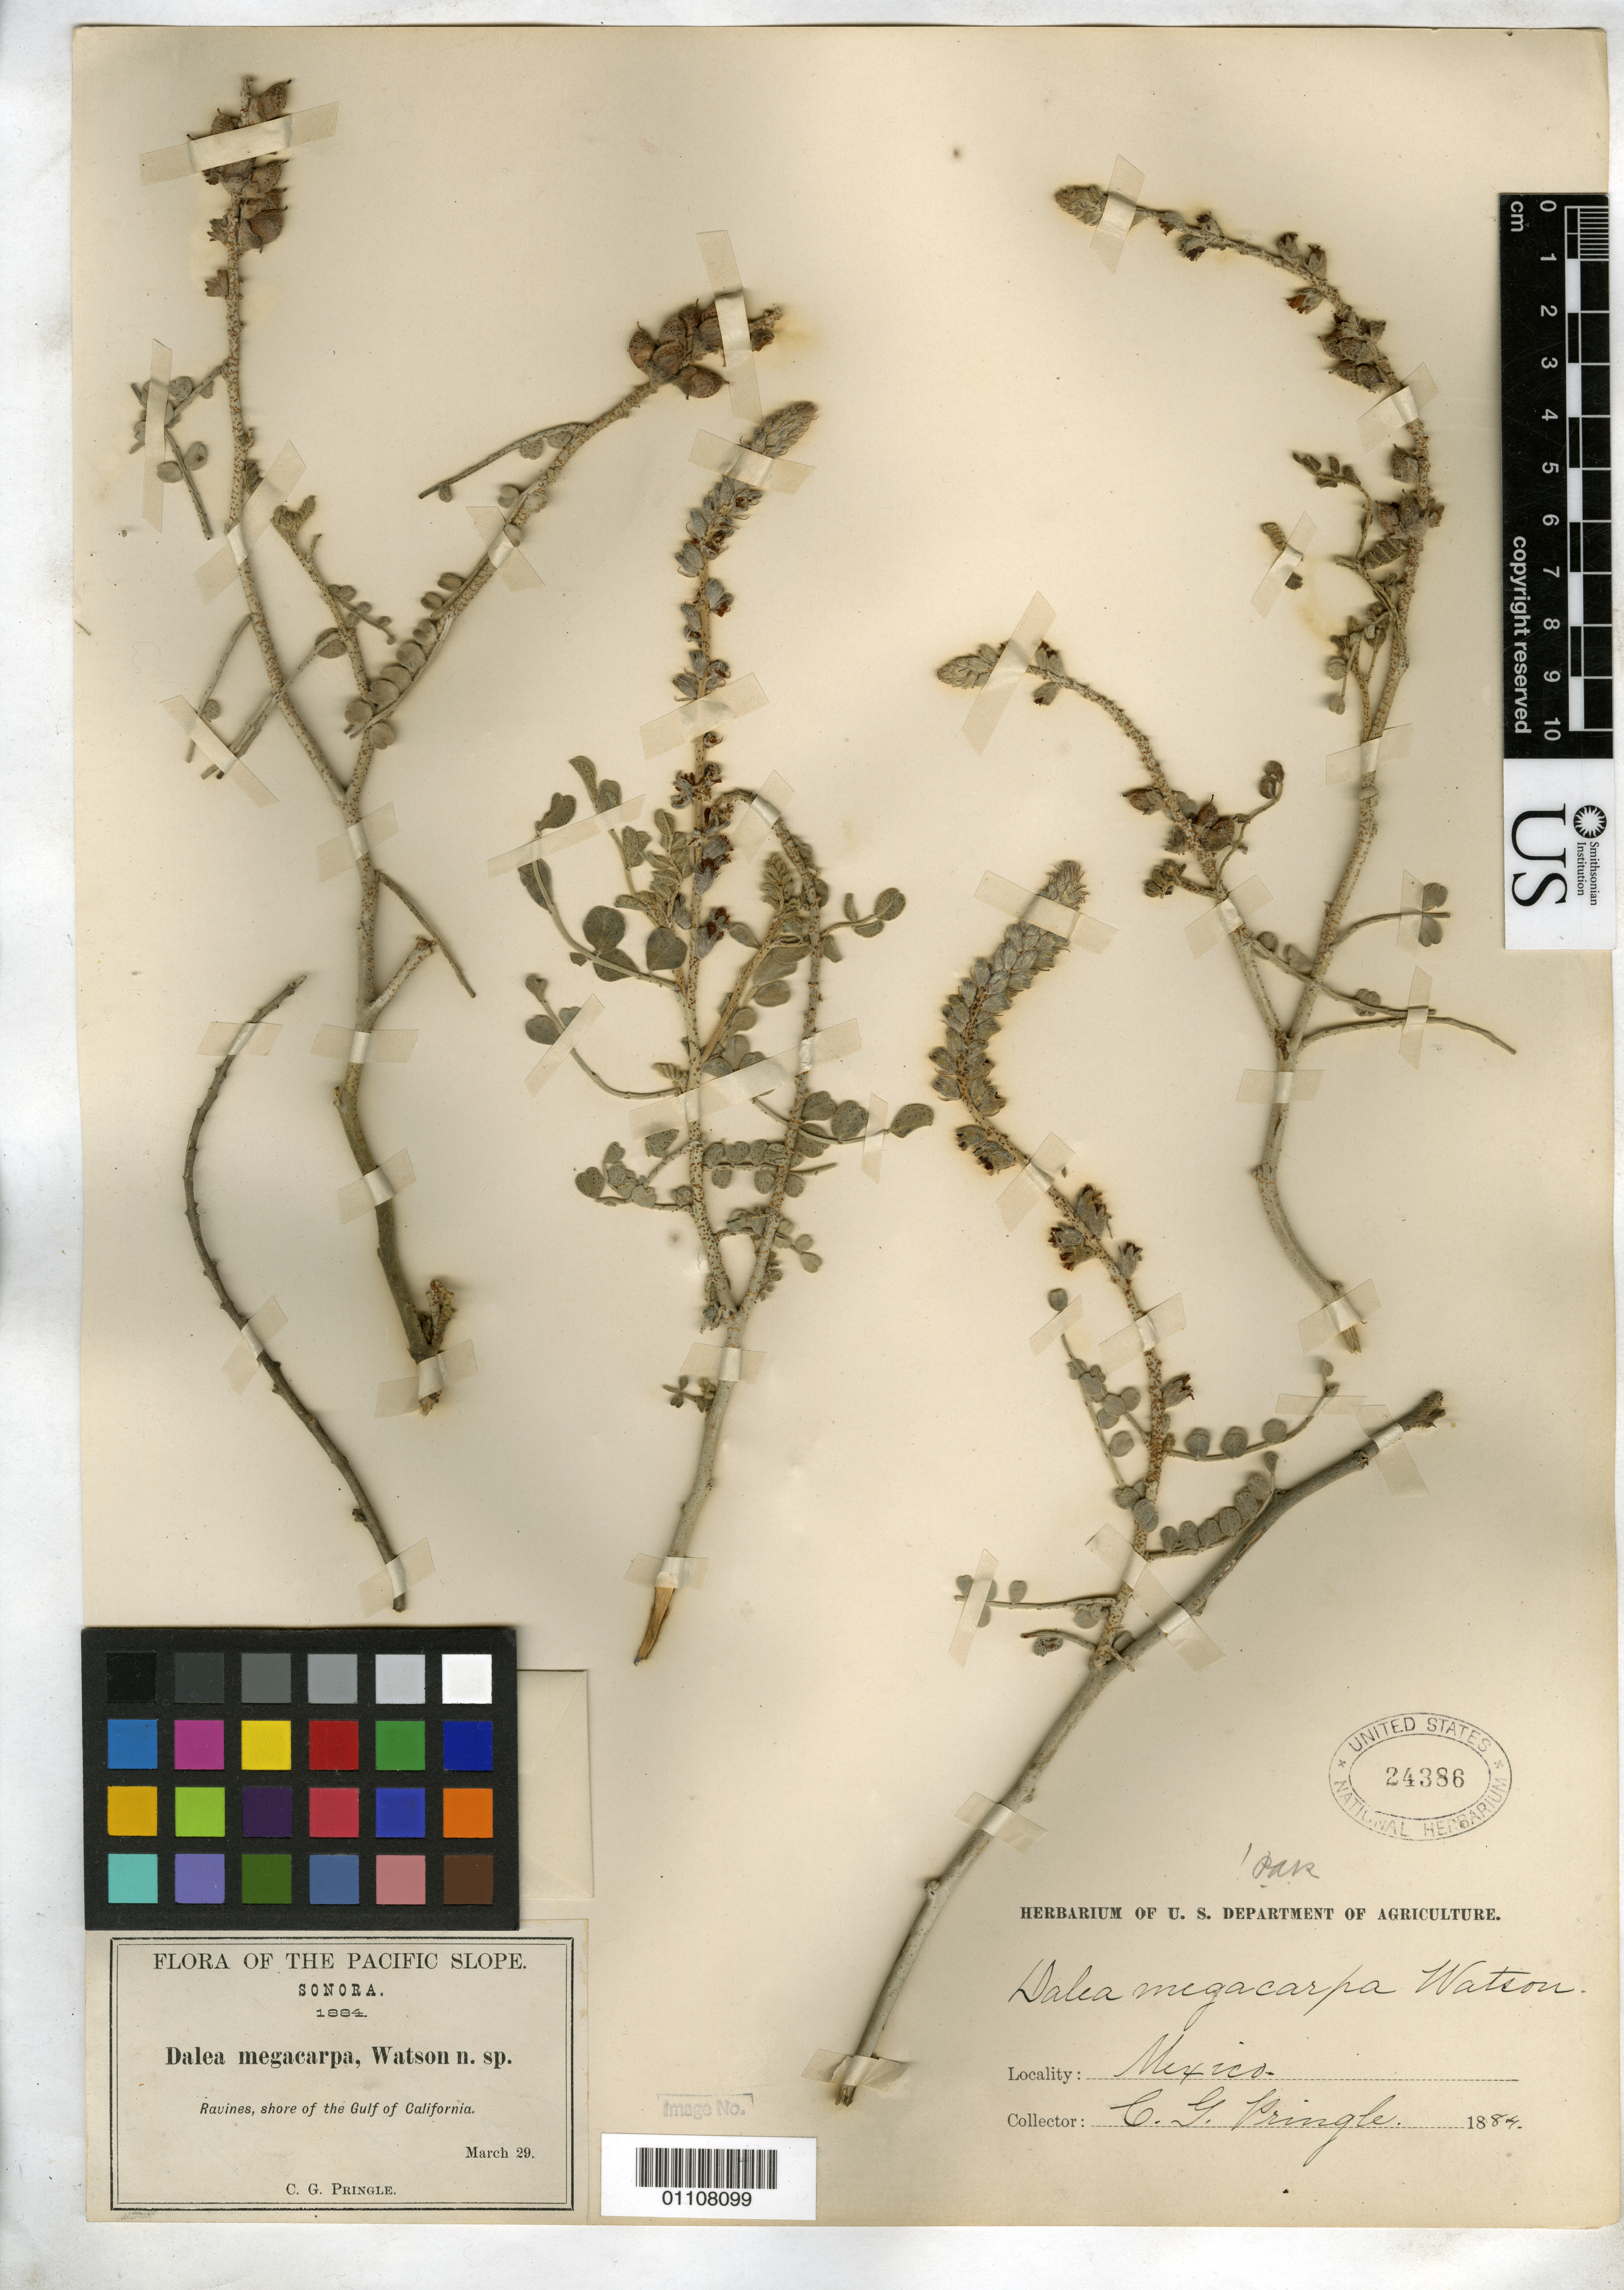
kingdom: Plantae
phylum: Tracheophyta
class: Magnoliopsida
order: Fabales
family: Fabaceae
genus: Dalea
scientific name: Dalea megacarpa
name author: S. Watson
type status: Possible Type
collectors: C. G. Pringle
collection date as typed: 29 Mar 1884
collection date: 1884-03-29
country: Mexico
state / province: Sonora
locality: Shore of Gulf of California.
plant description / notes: Dubiously type material. Protologue cites Pringle collection of April 1884.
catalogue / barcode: US 24386